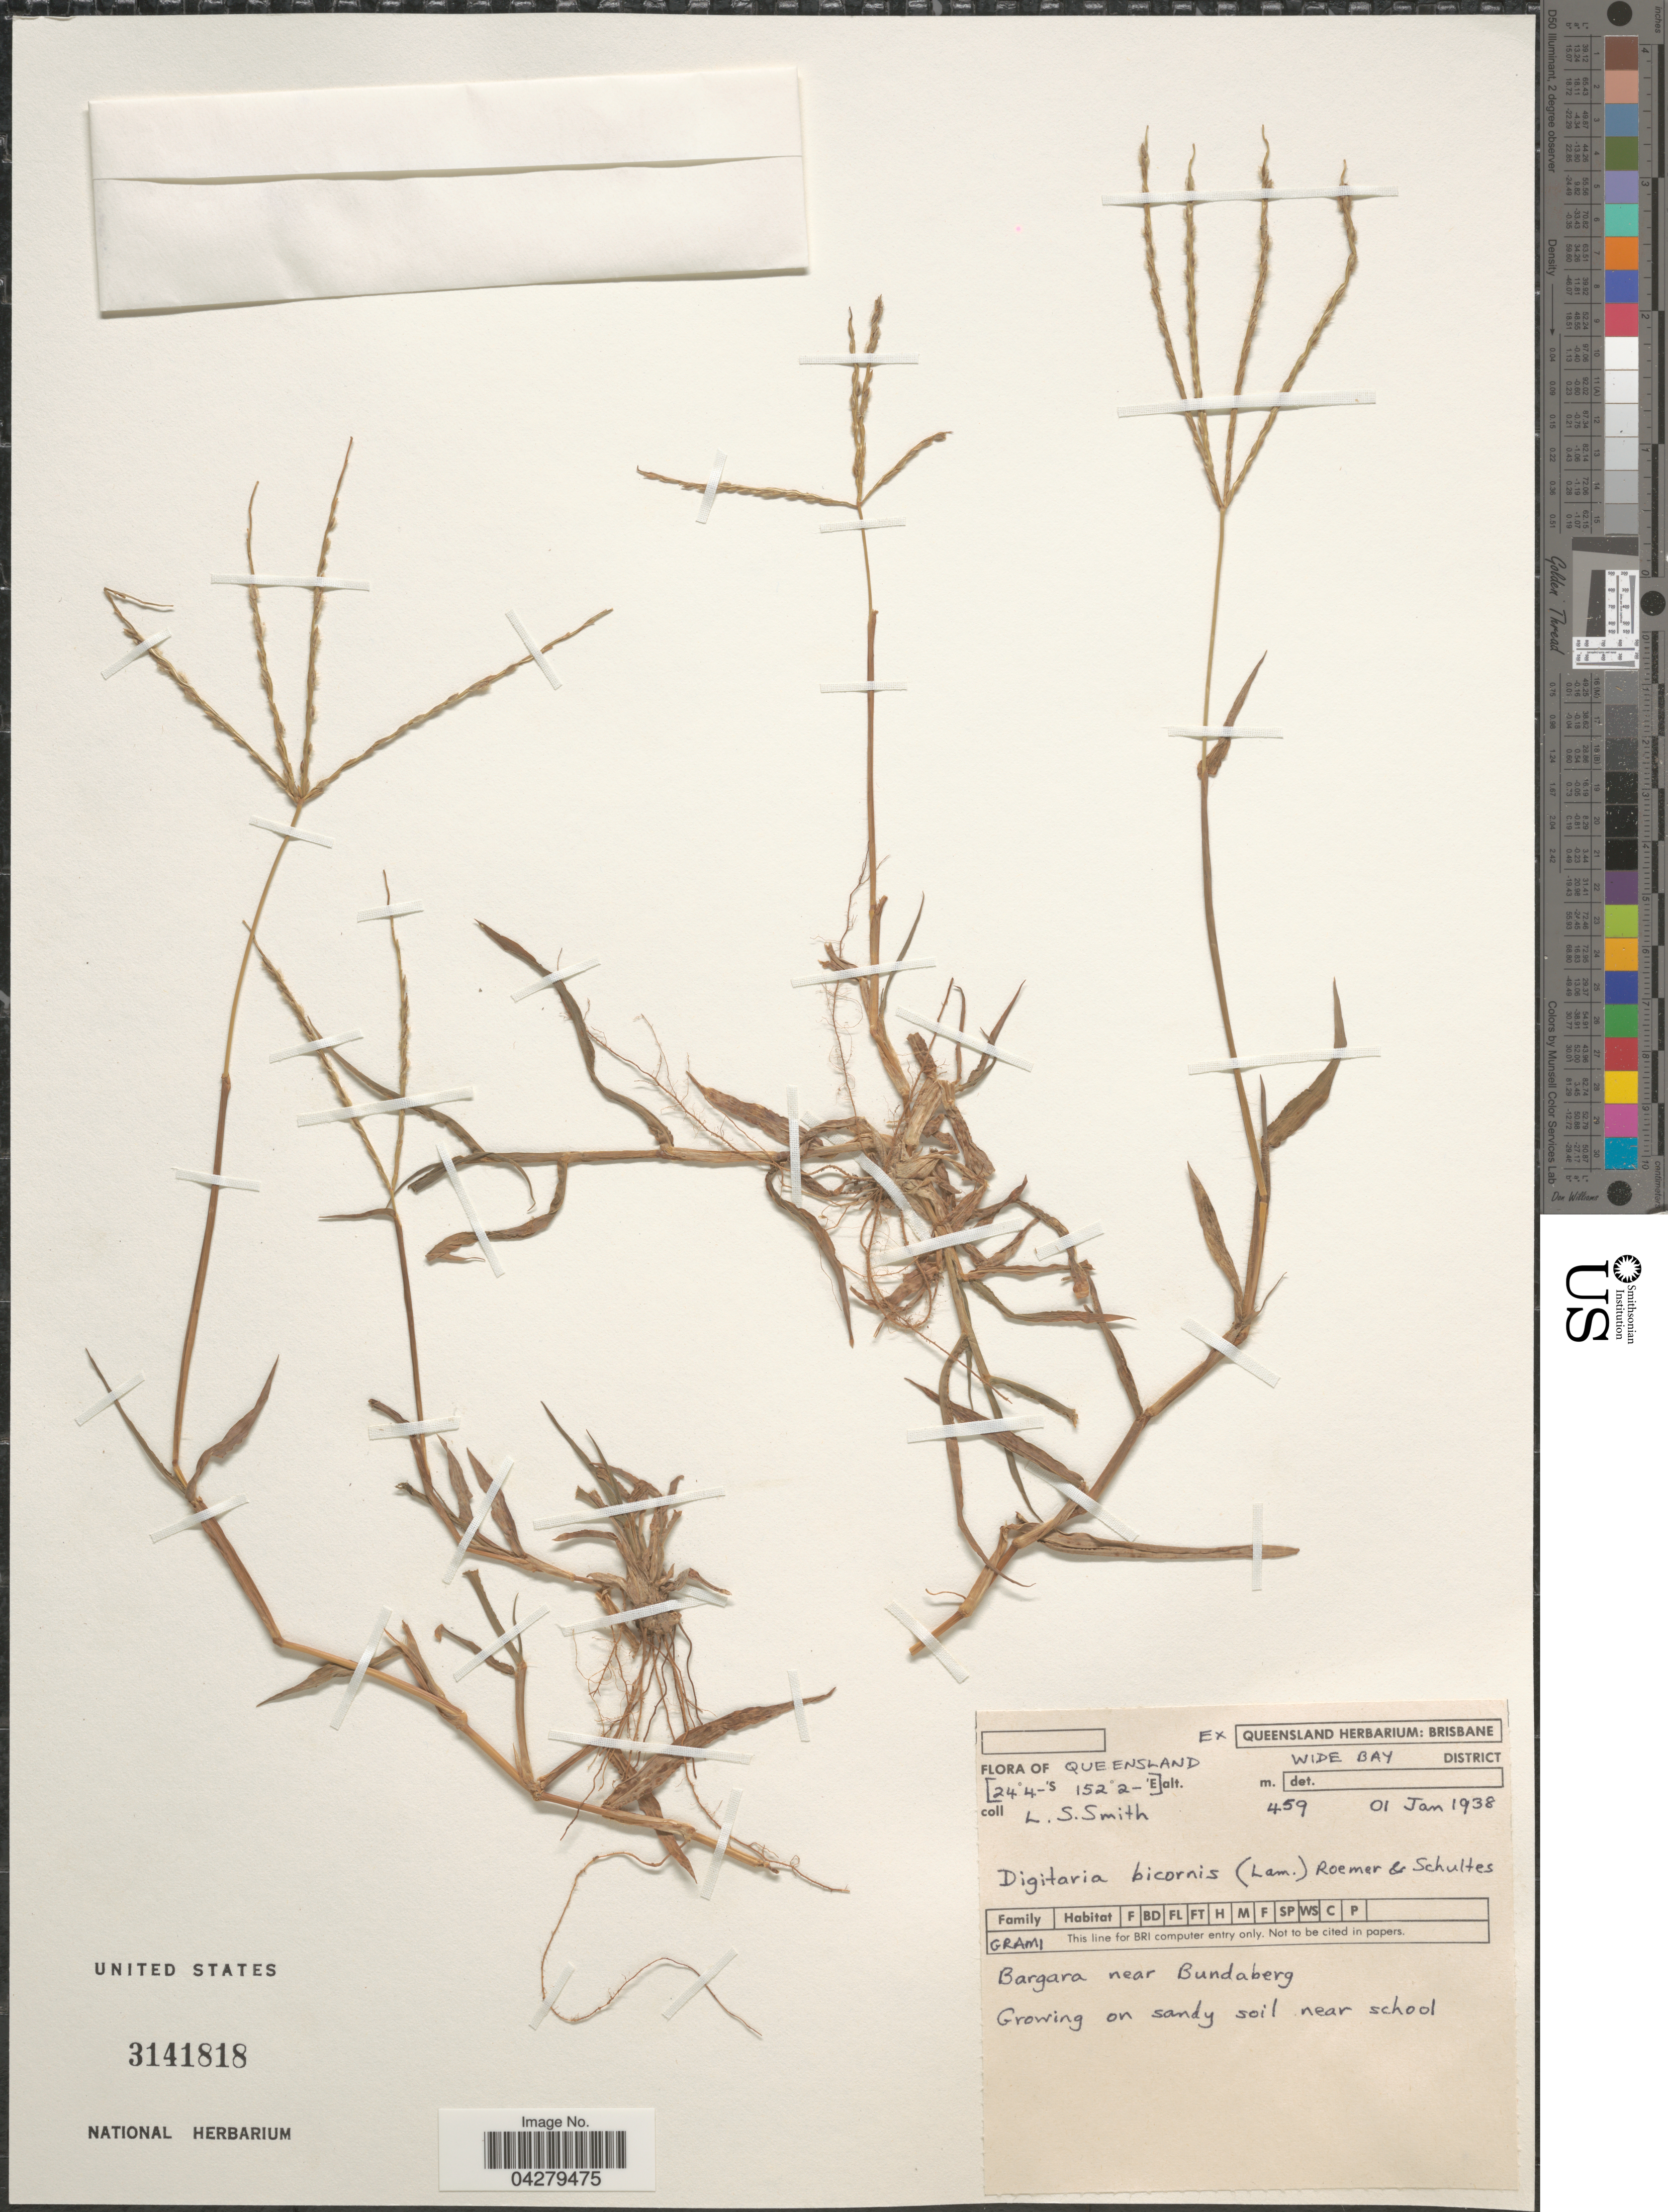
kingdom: Plantae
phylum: Tracheophyta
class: Liliopsida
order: Poales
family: Poaceae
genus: Digitaria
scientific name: Digitaria bicornis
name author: (Lam.) Roem. & Schult.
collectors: L. Smith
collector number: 459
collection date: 1938-01-01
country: Australia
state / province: Queensland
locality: Wide Bay District. Bargara near Bundaberg.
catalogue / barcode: US 3141818